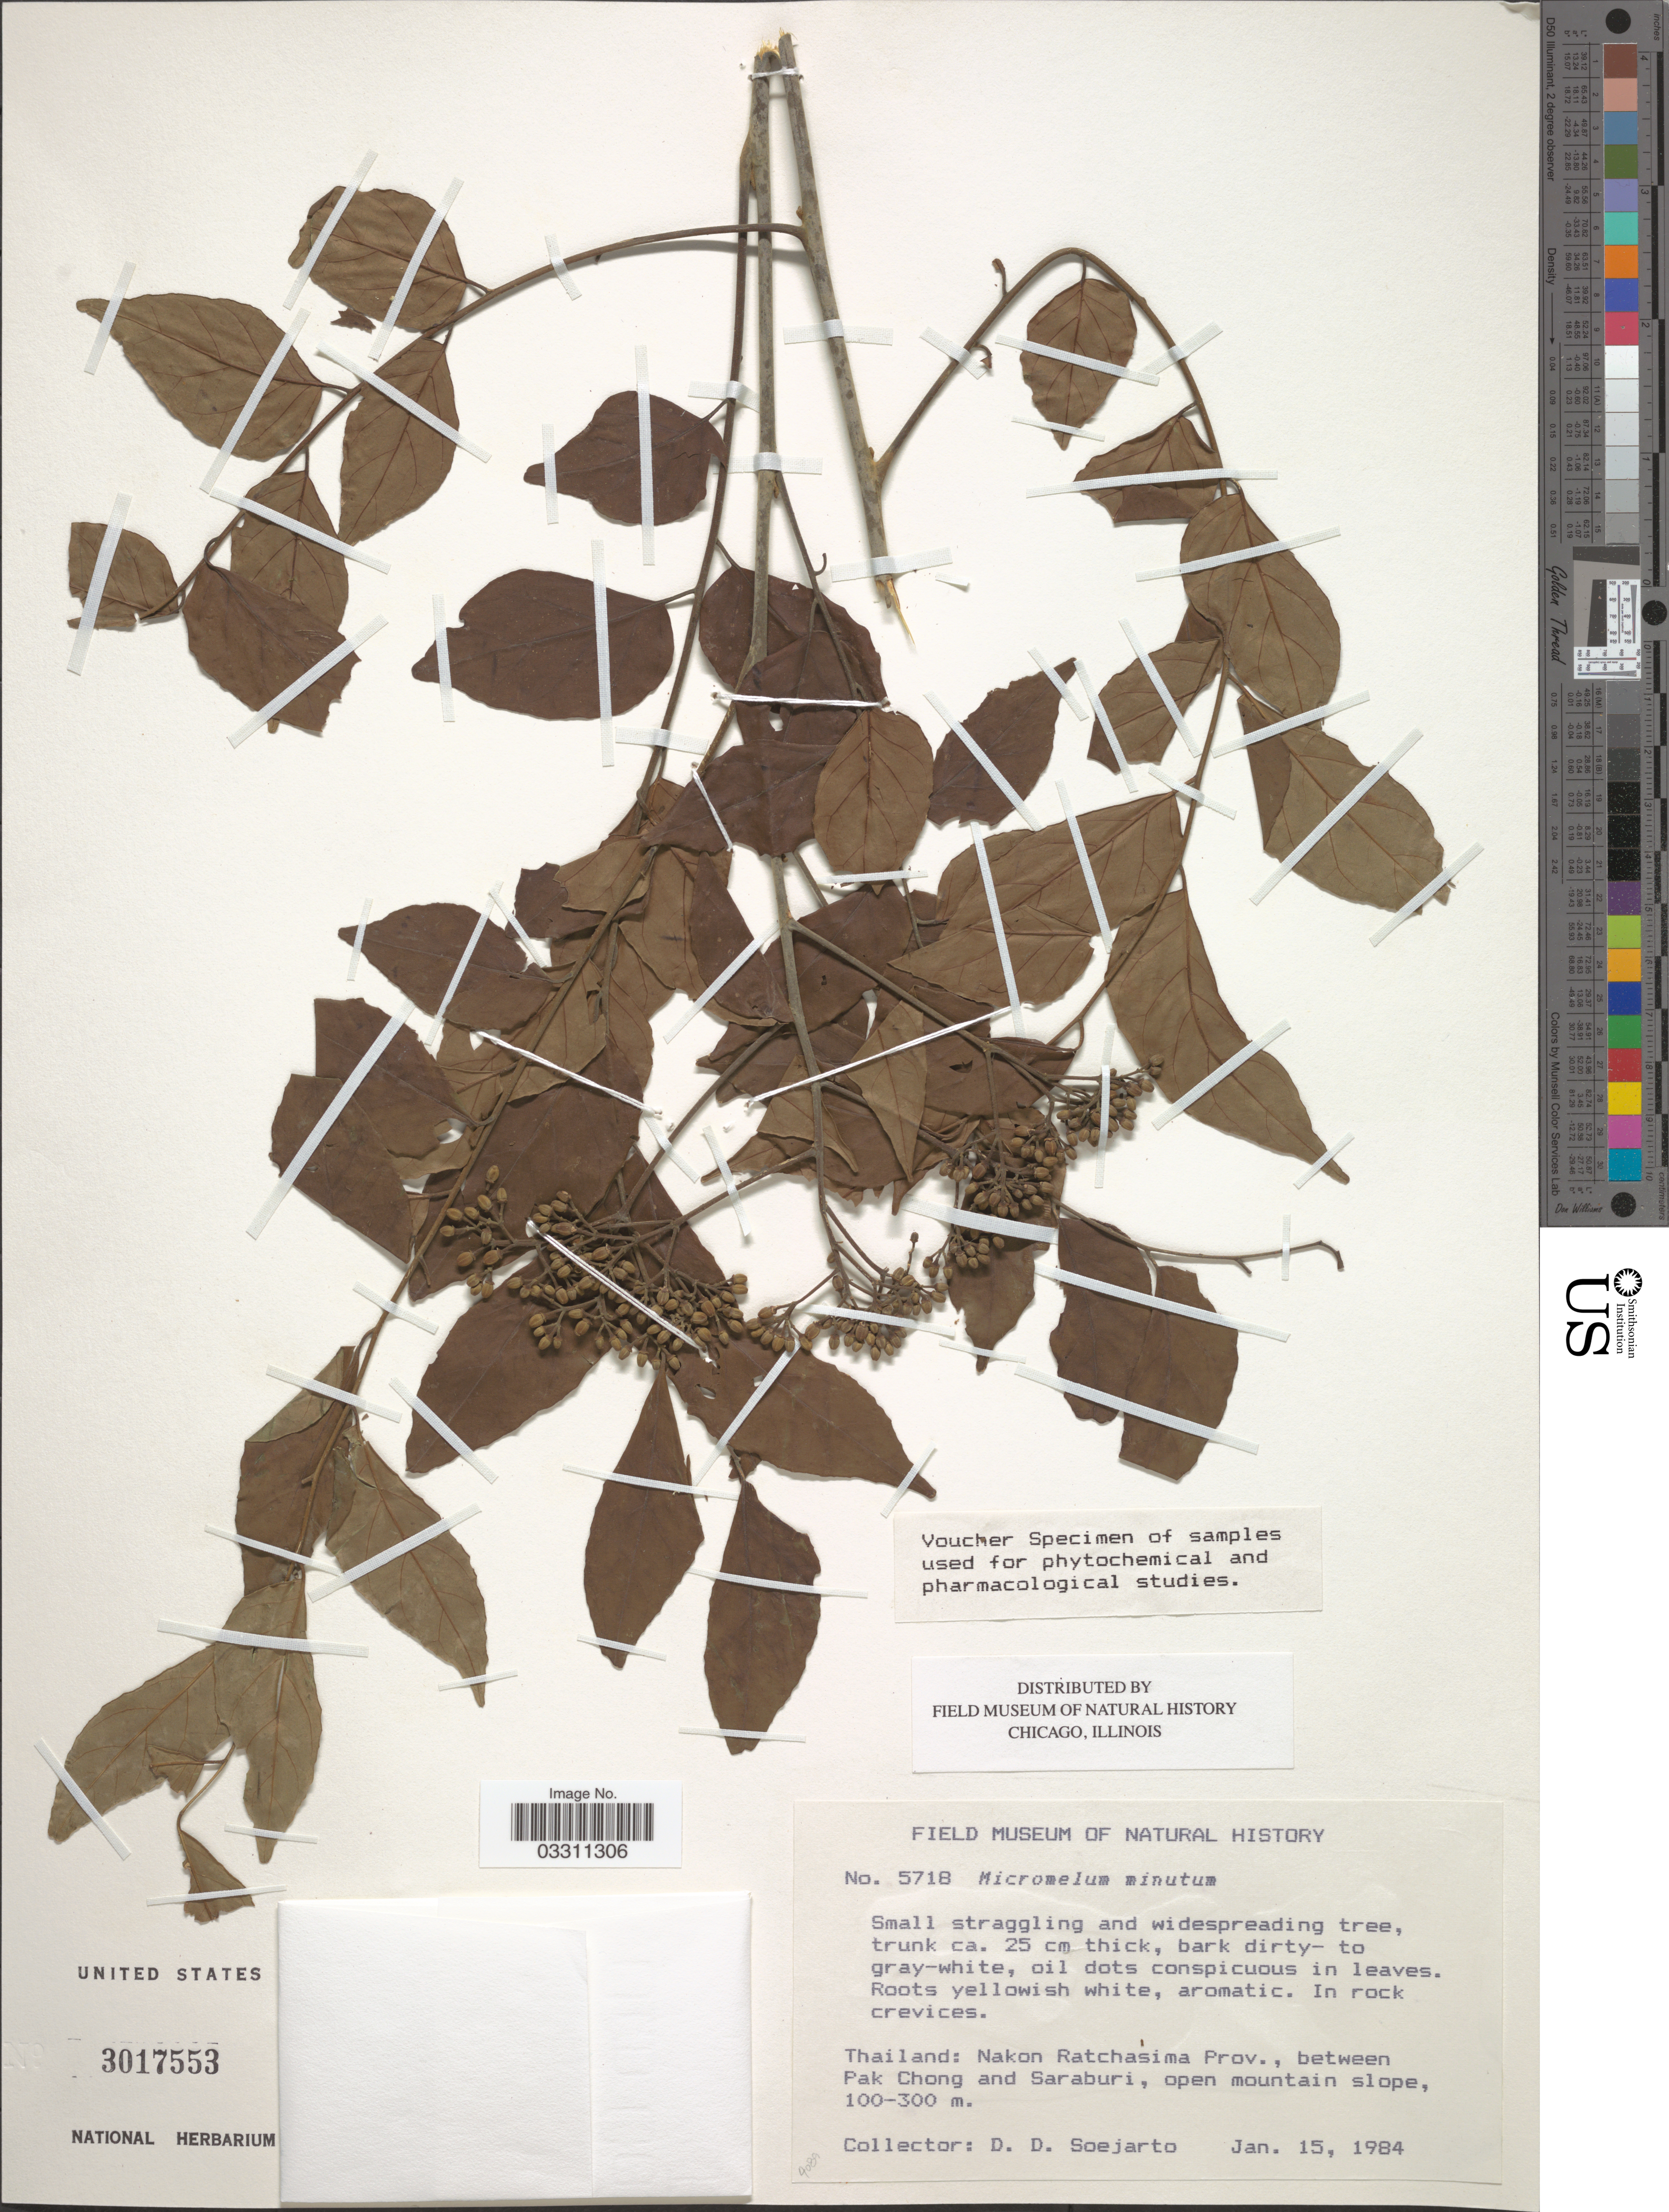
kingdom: Plantae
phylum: Tracheophyta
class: Magnoliopsida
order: Sapindales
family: Rutaceae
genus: Micromelum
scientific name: Micromelum minutum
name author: (G. Forst.) Wight & Arn.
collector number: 5718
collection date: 1984-01-15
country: Thailand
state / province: Saraburi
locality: Nakon Rachasima Prov., between Pak Chong and Saraburi.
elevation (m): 100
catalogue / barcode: US 3017553